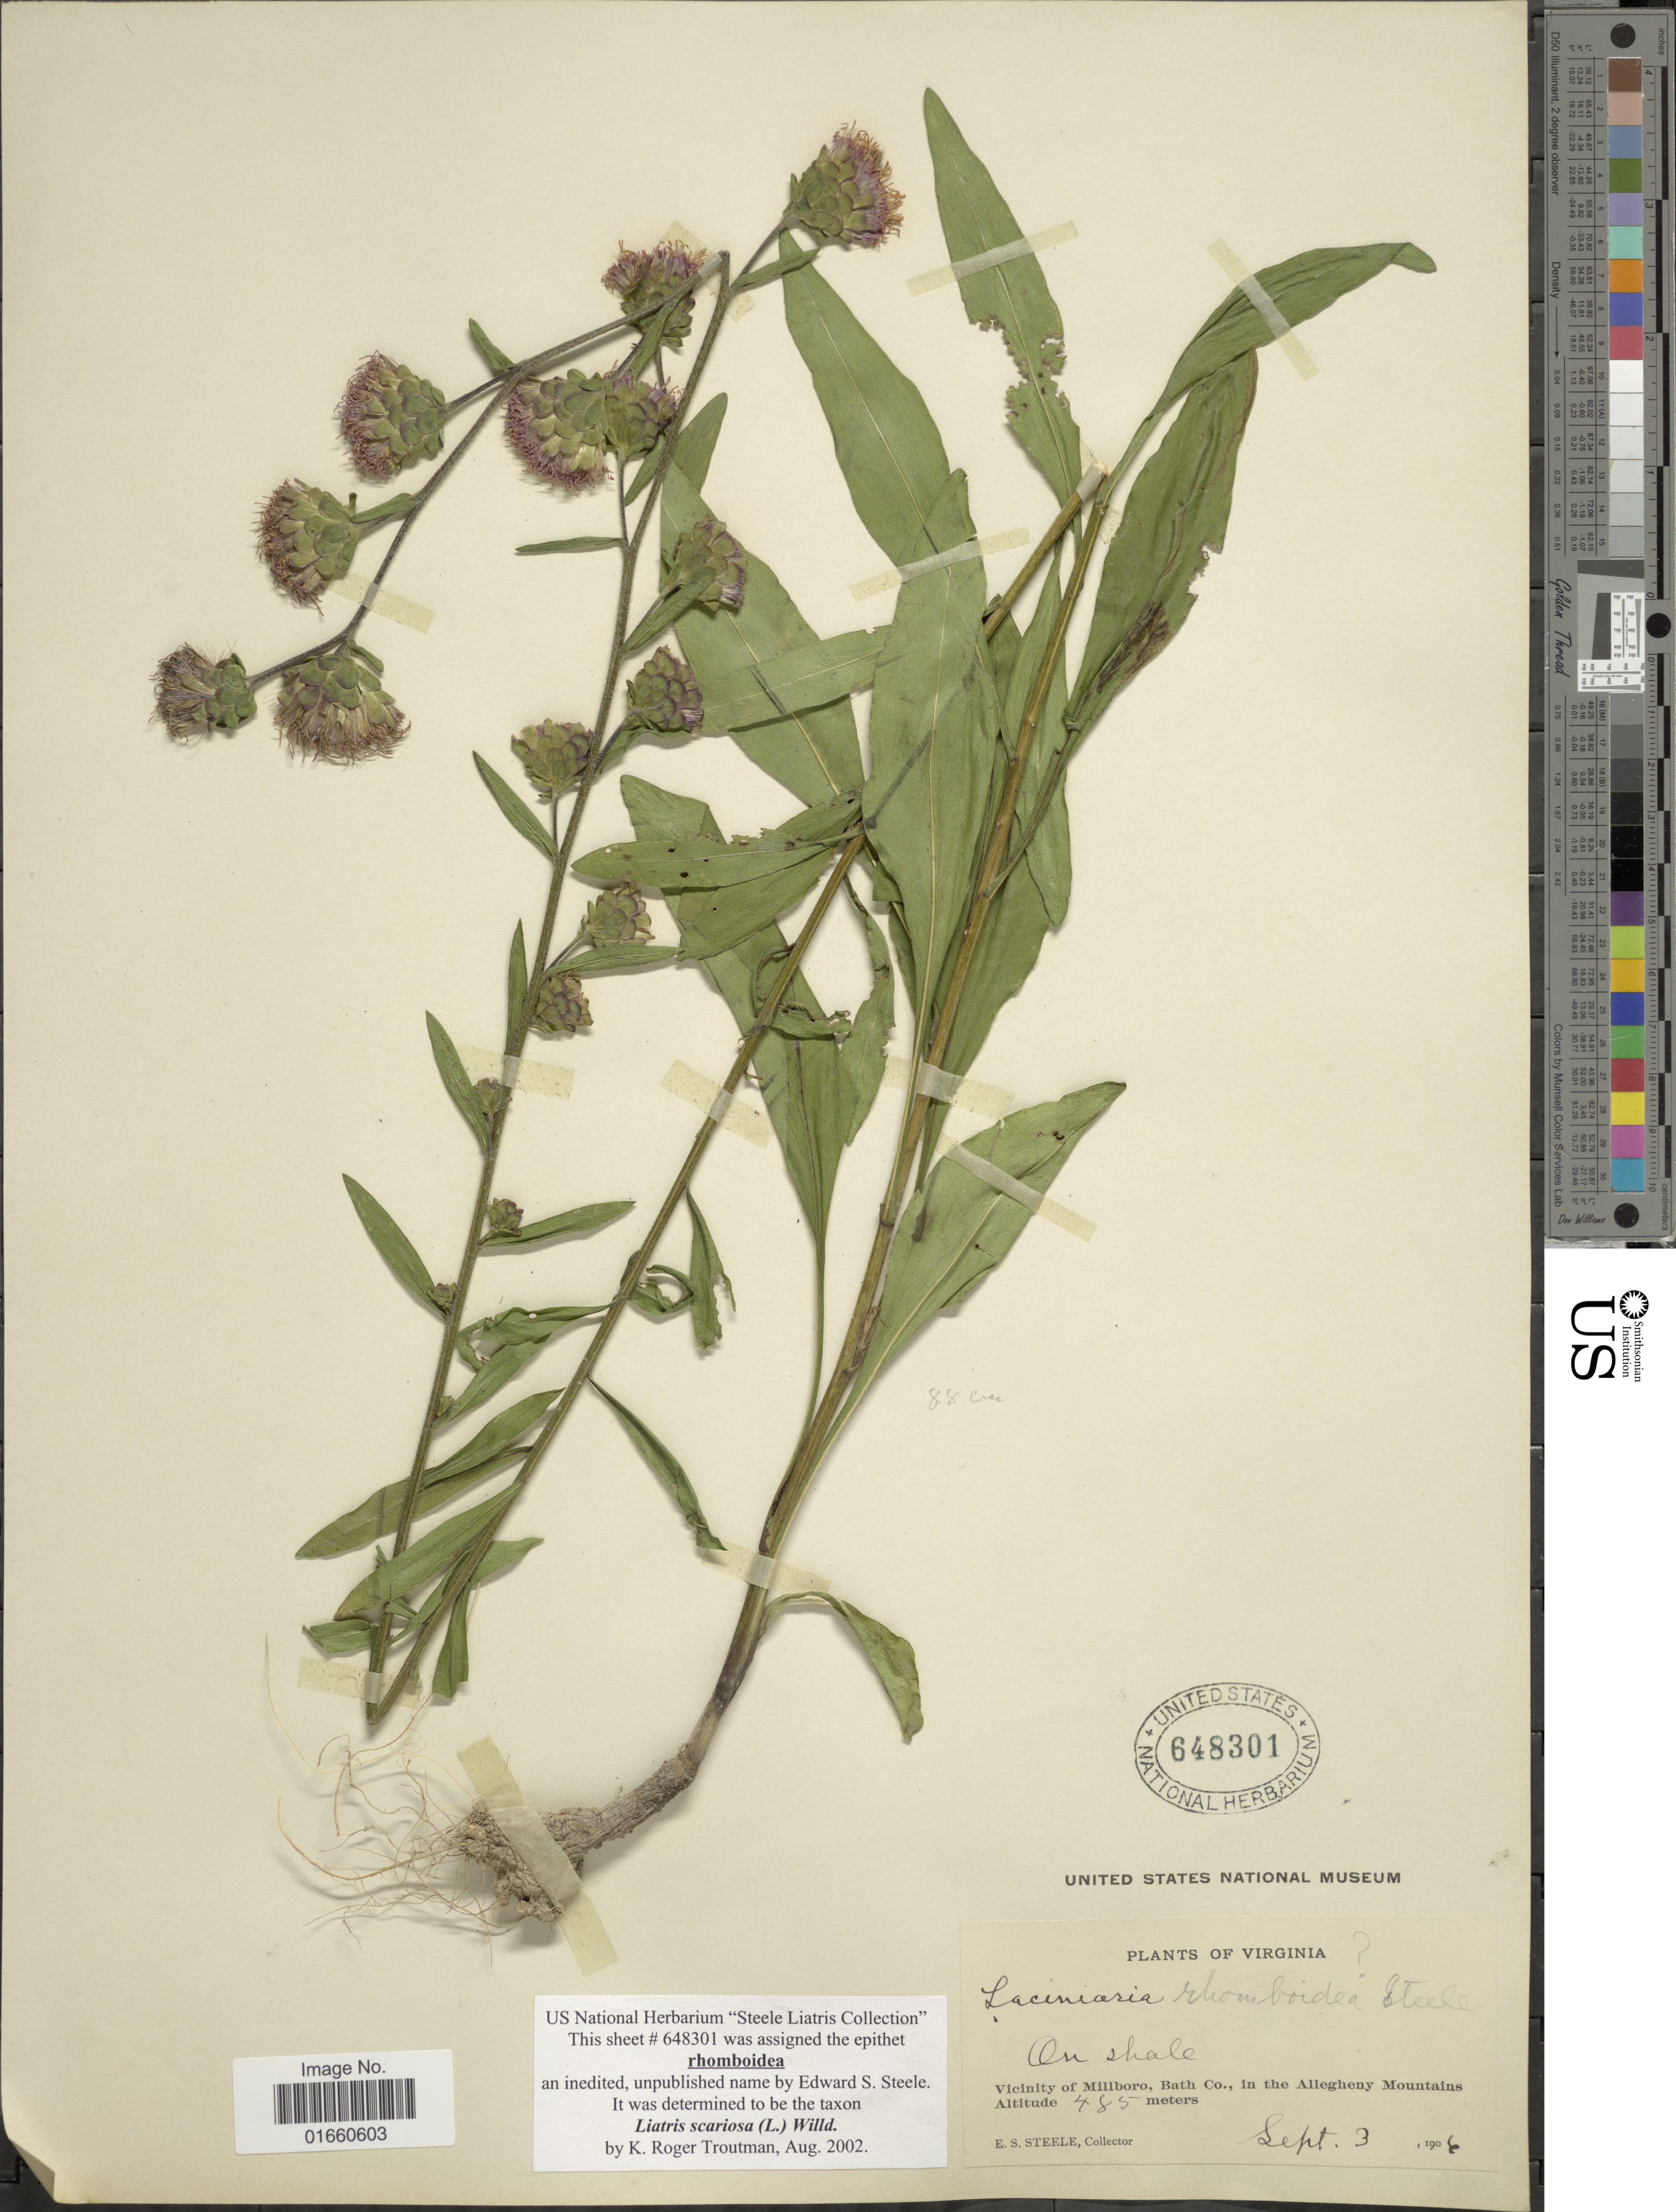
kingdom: Plantae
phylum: Tracheophyta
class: Magnoliopsida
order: Asterales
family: Asteraceae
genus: Liatris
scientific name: Liatris scariosa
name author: (L.) Willd.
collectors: E. Steele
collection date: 1906-09-03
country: United States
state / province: Virginia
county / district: Bath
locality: Vicinity of Millboro, Bath Co. in the Allegheny Mountains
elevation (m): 485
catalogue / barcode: US 648301